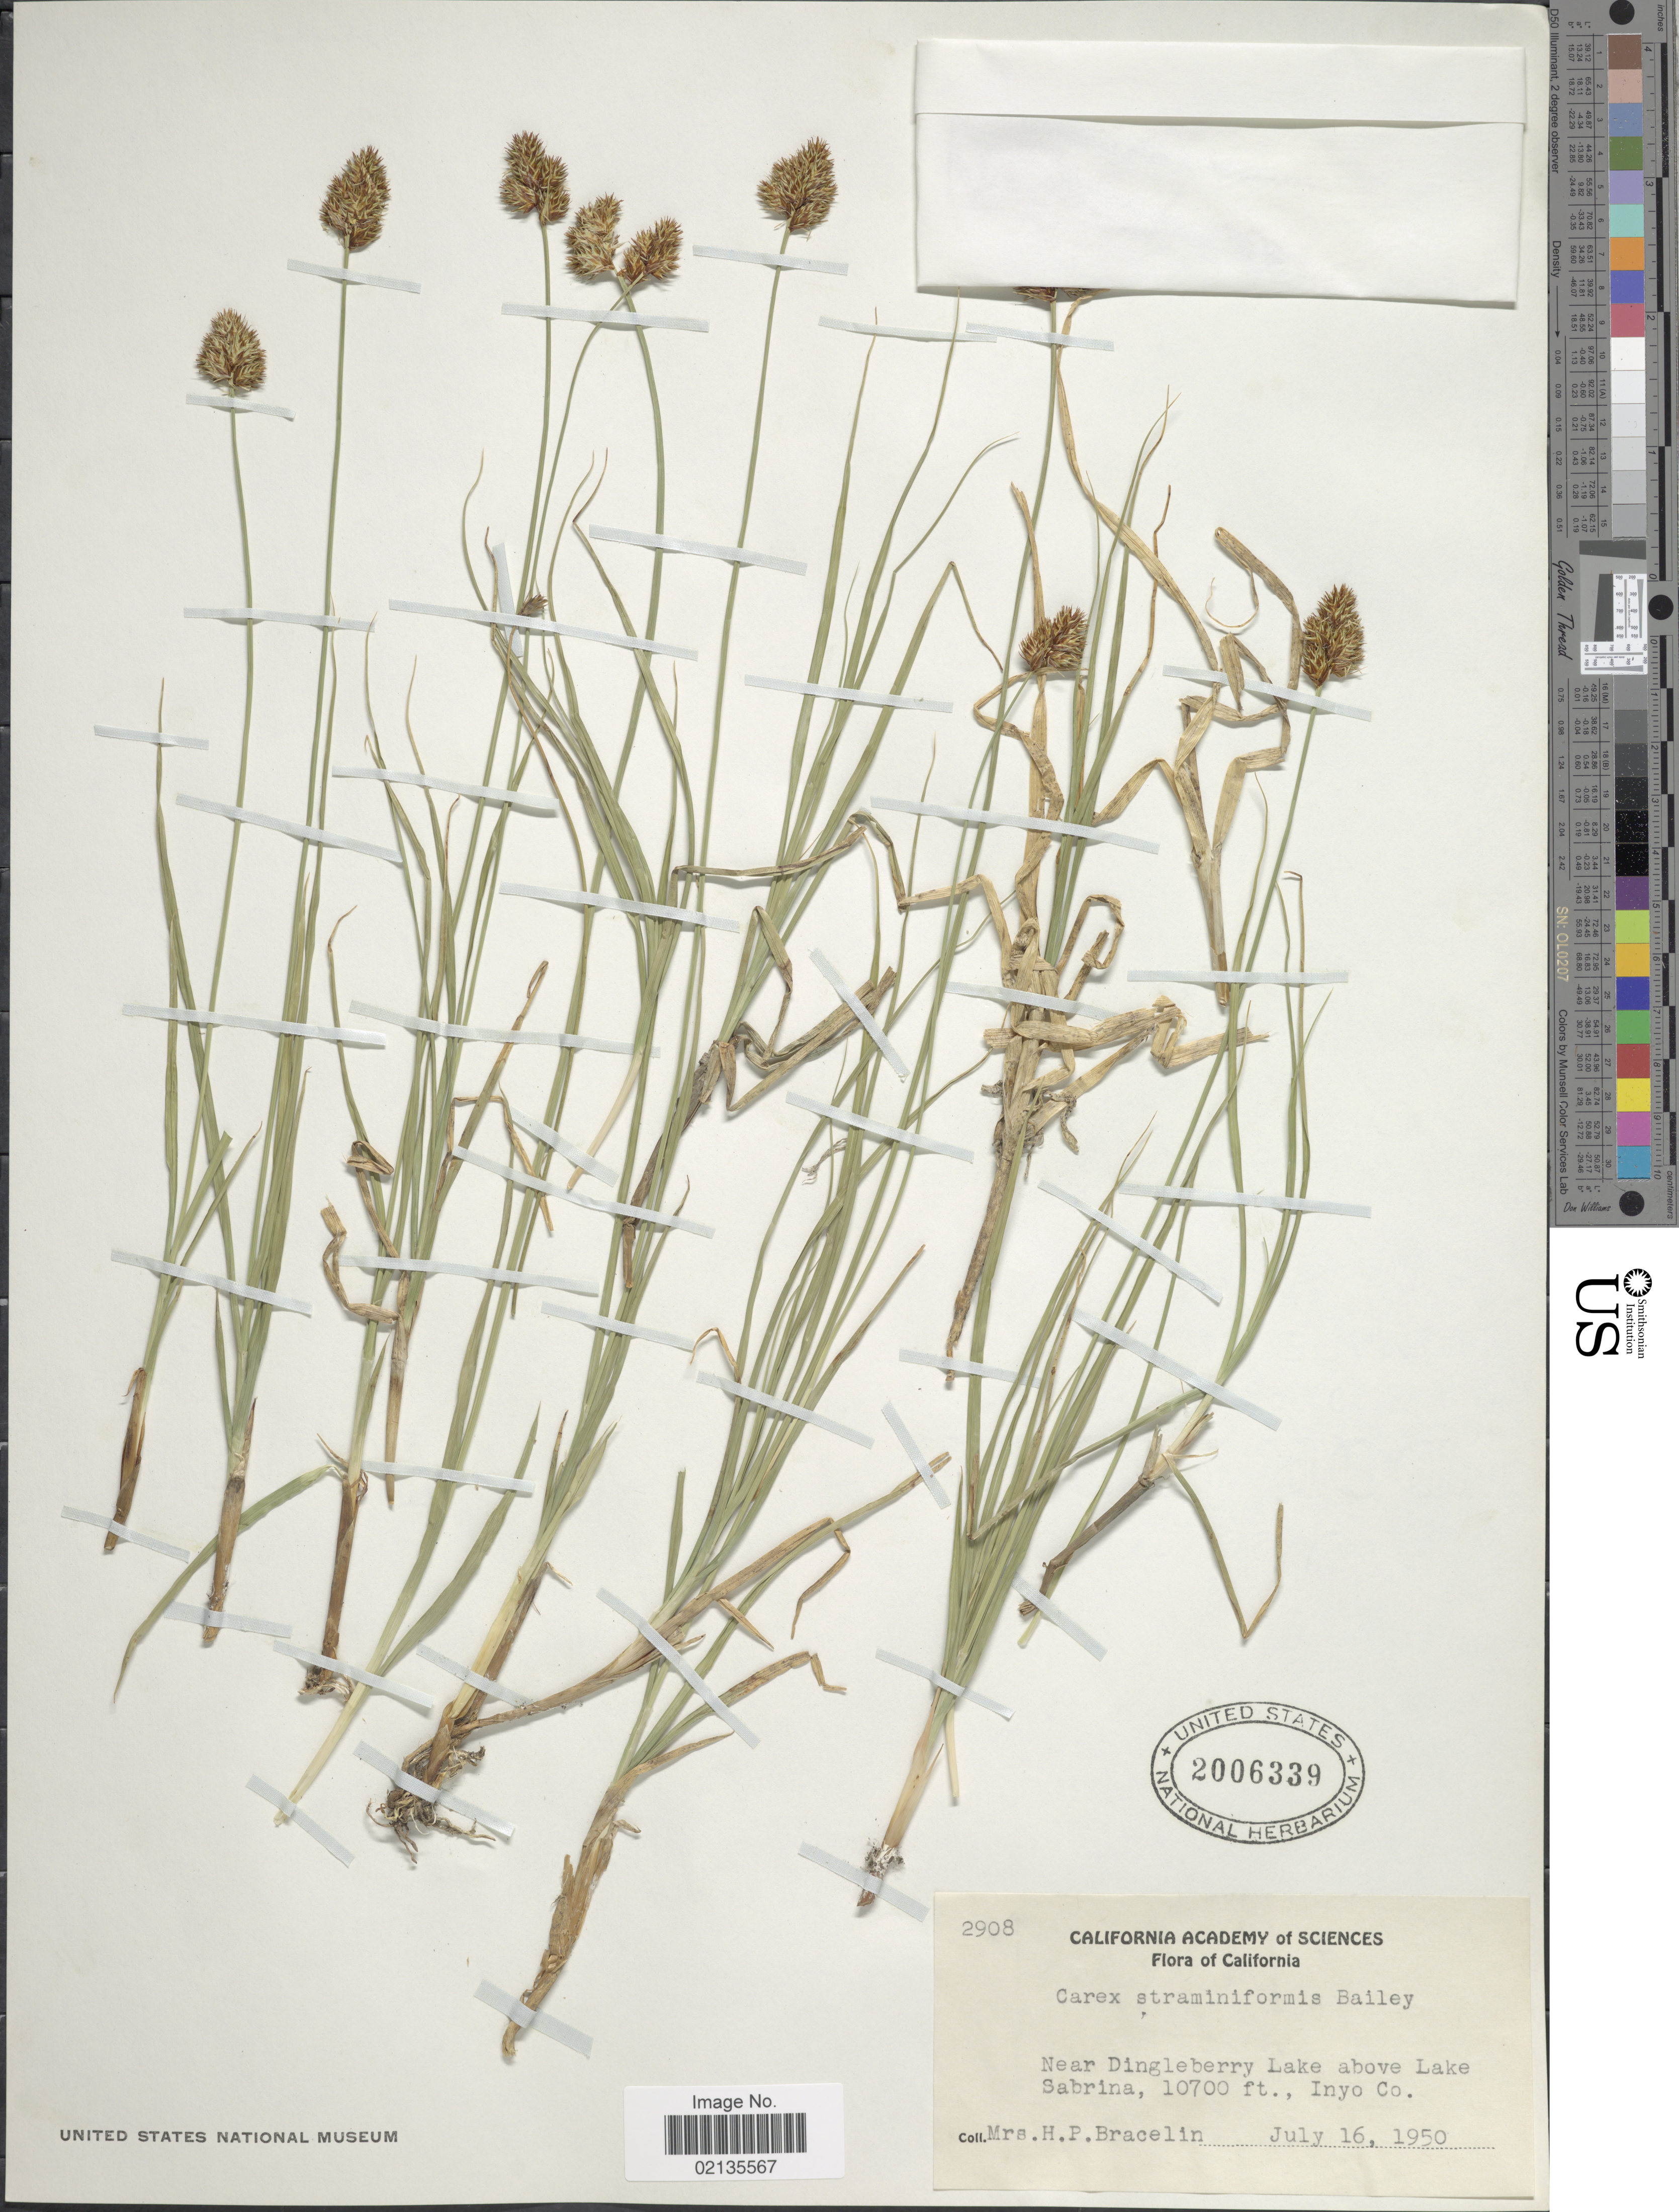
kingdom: Plantae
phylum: Tracheophyta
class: Liliopsida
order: Poales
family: Cyperaceae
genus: Carex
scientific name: Carex straminiformis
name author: L.H. Bailey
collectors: H. Bracelin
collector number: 2908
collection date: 1950-07-16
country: United States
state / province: California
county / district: Inyo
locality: Near Dingleberry Lake above Lake Sabrina, Inyo Co.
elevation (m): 3261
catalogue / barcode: US 2006339